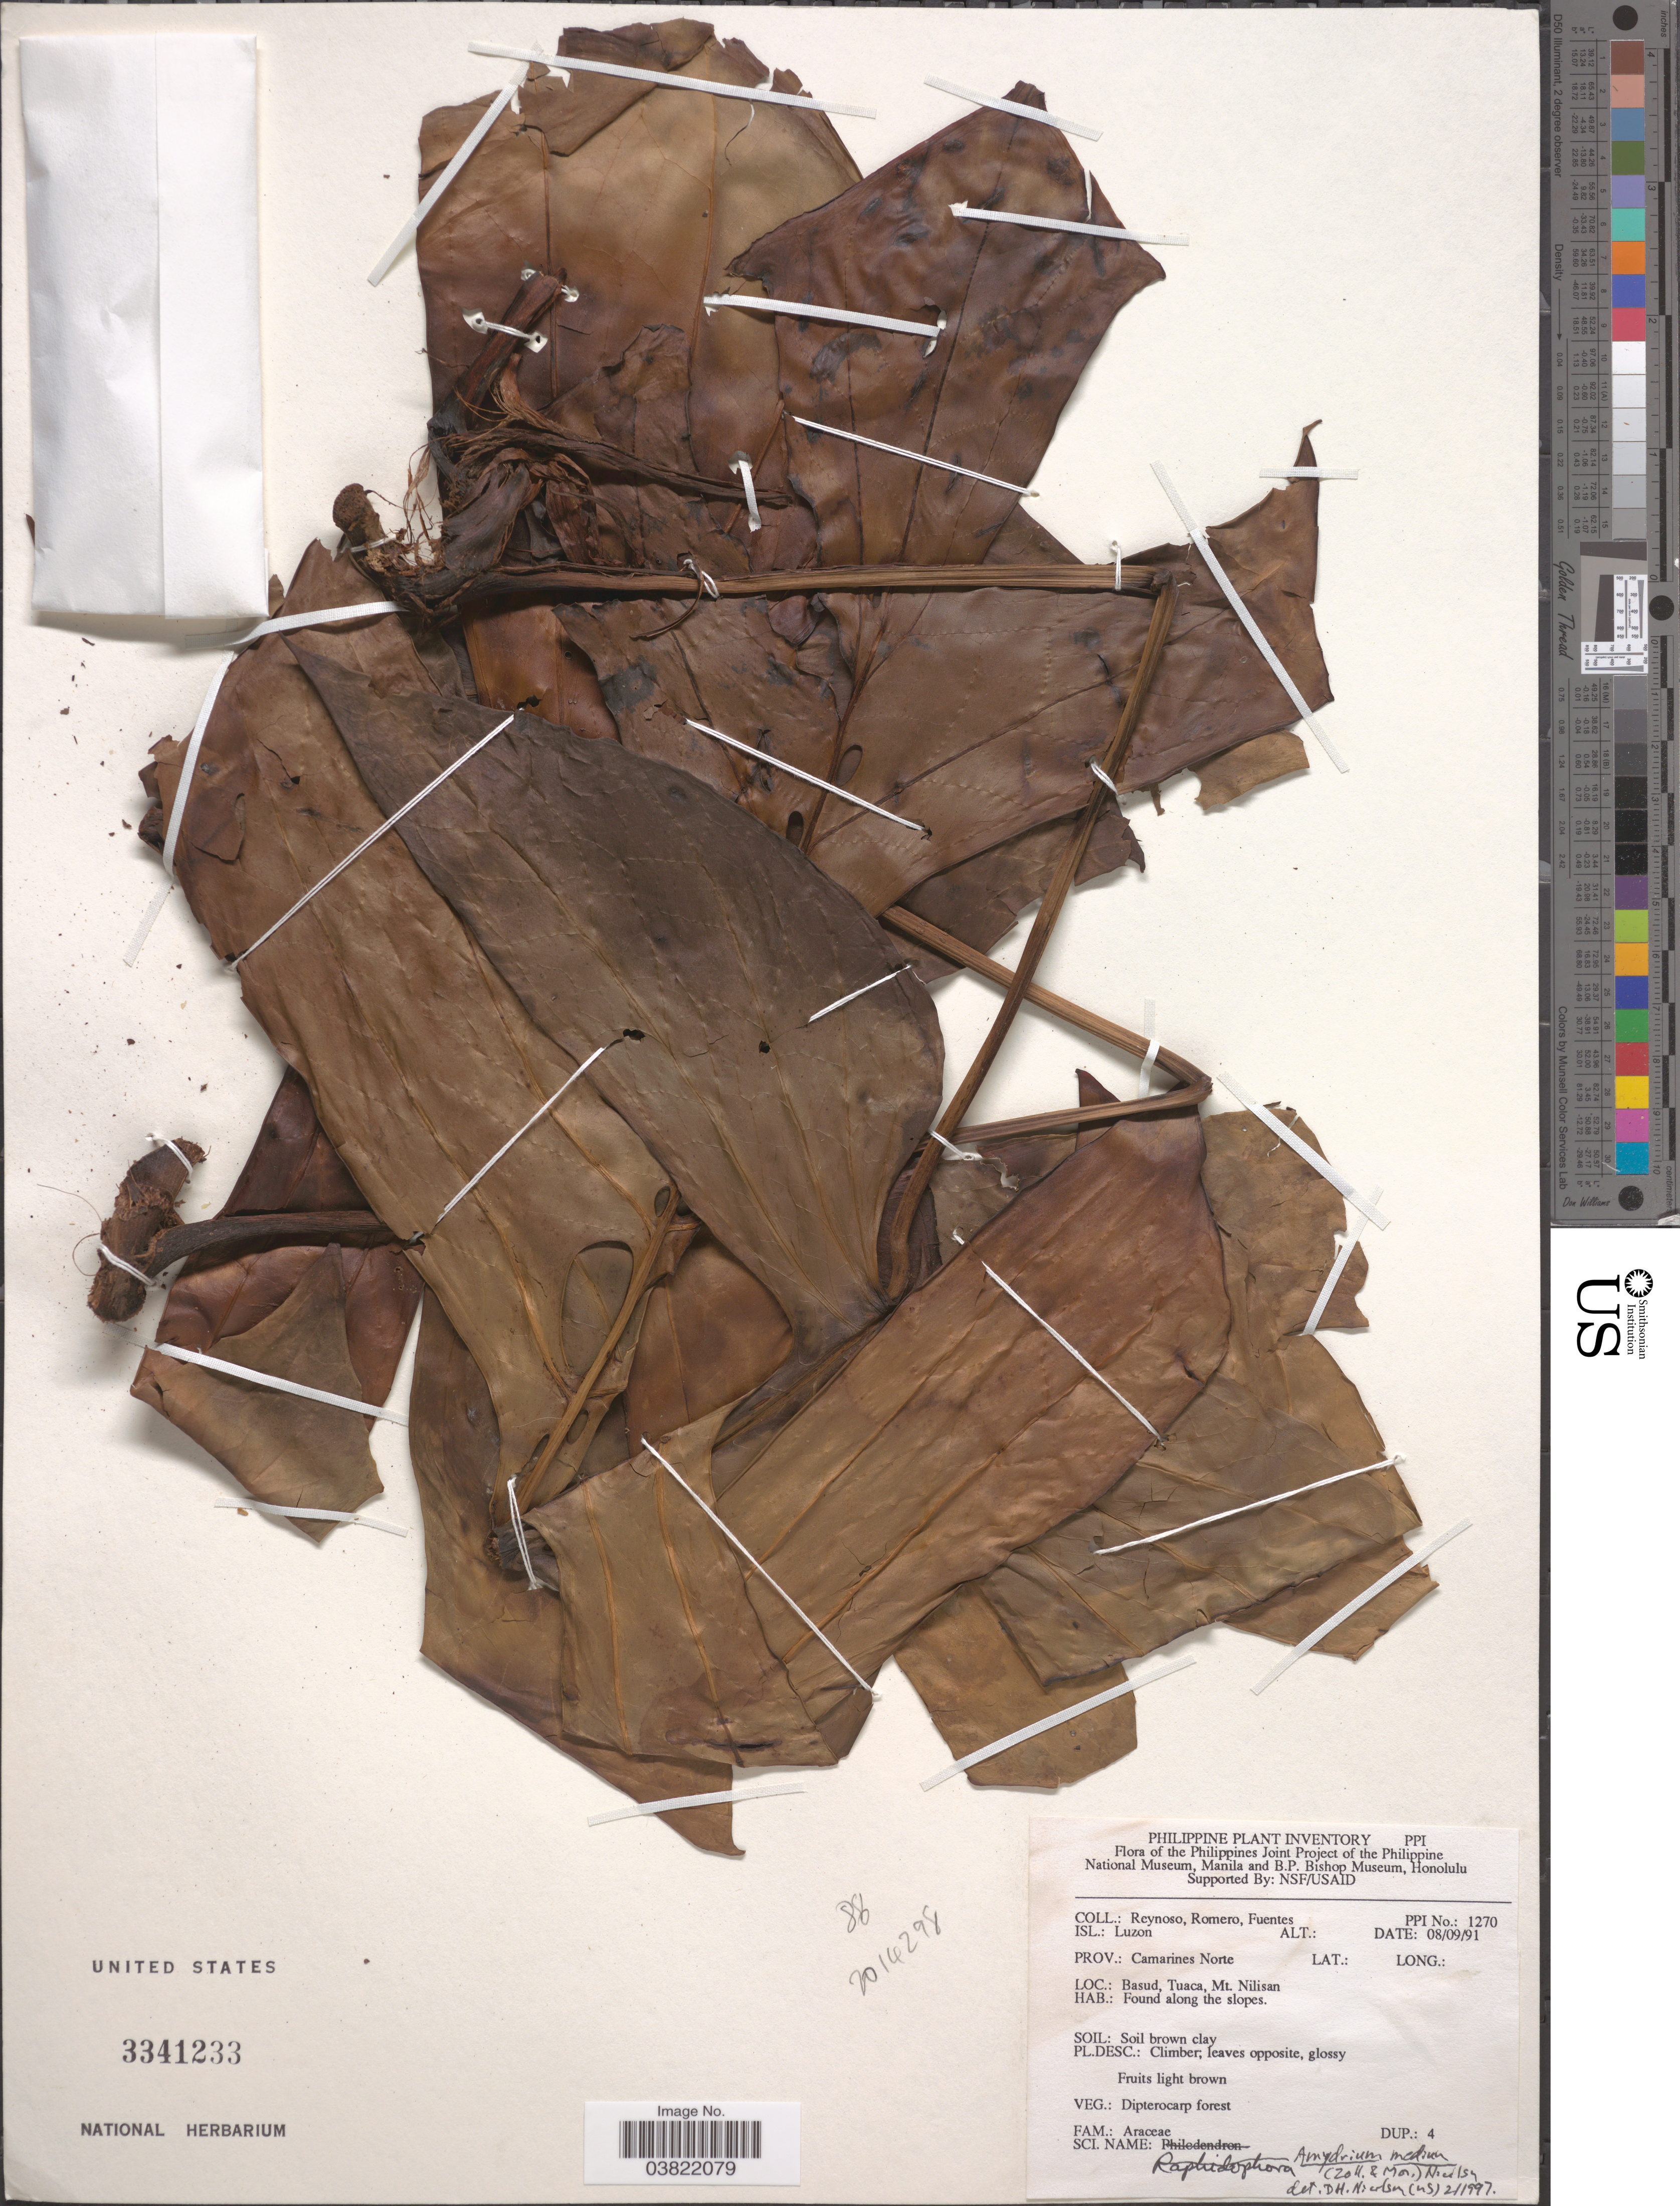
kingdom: Plantae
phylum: Tracheophyta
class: Liliopsida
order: Alismatales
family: Araceae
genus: Amydrium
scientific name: Amydrium medium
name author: (Zoll. & Moritzi) Nicolson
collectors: E. Reynoso, -. Romero & -. Fuentes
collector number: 1270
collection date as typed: Transcribed d/m/y: 8/9/91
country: Philippines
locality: Isl.: Luzon, Prov.: Camarines Sur. Basud, Tuaca, Mt. Nilisan.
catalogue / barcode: US 3341233